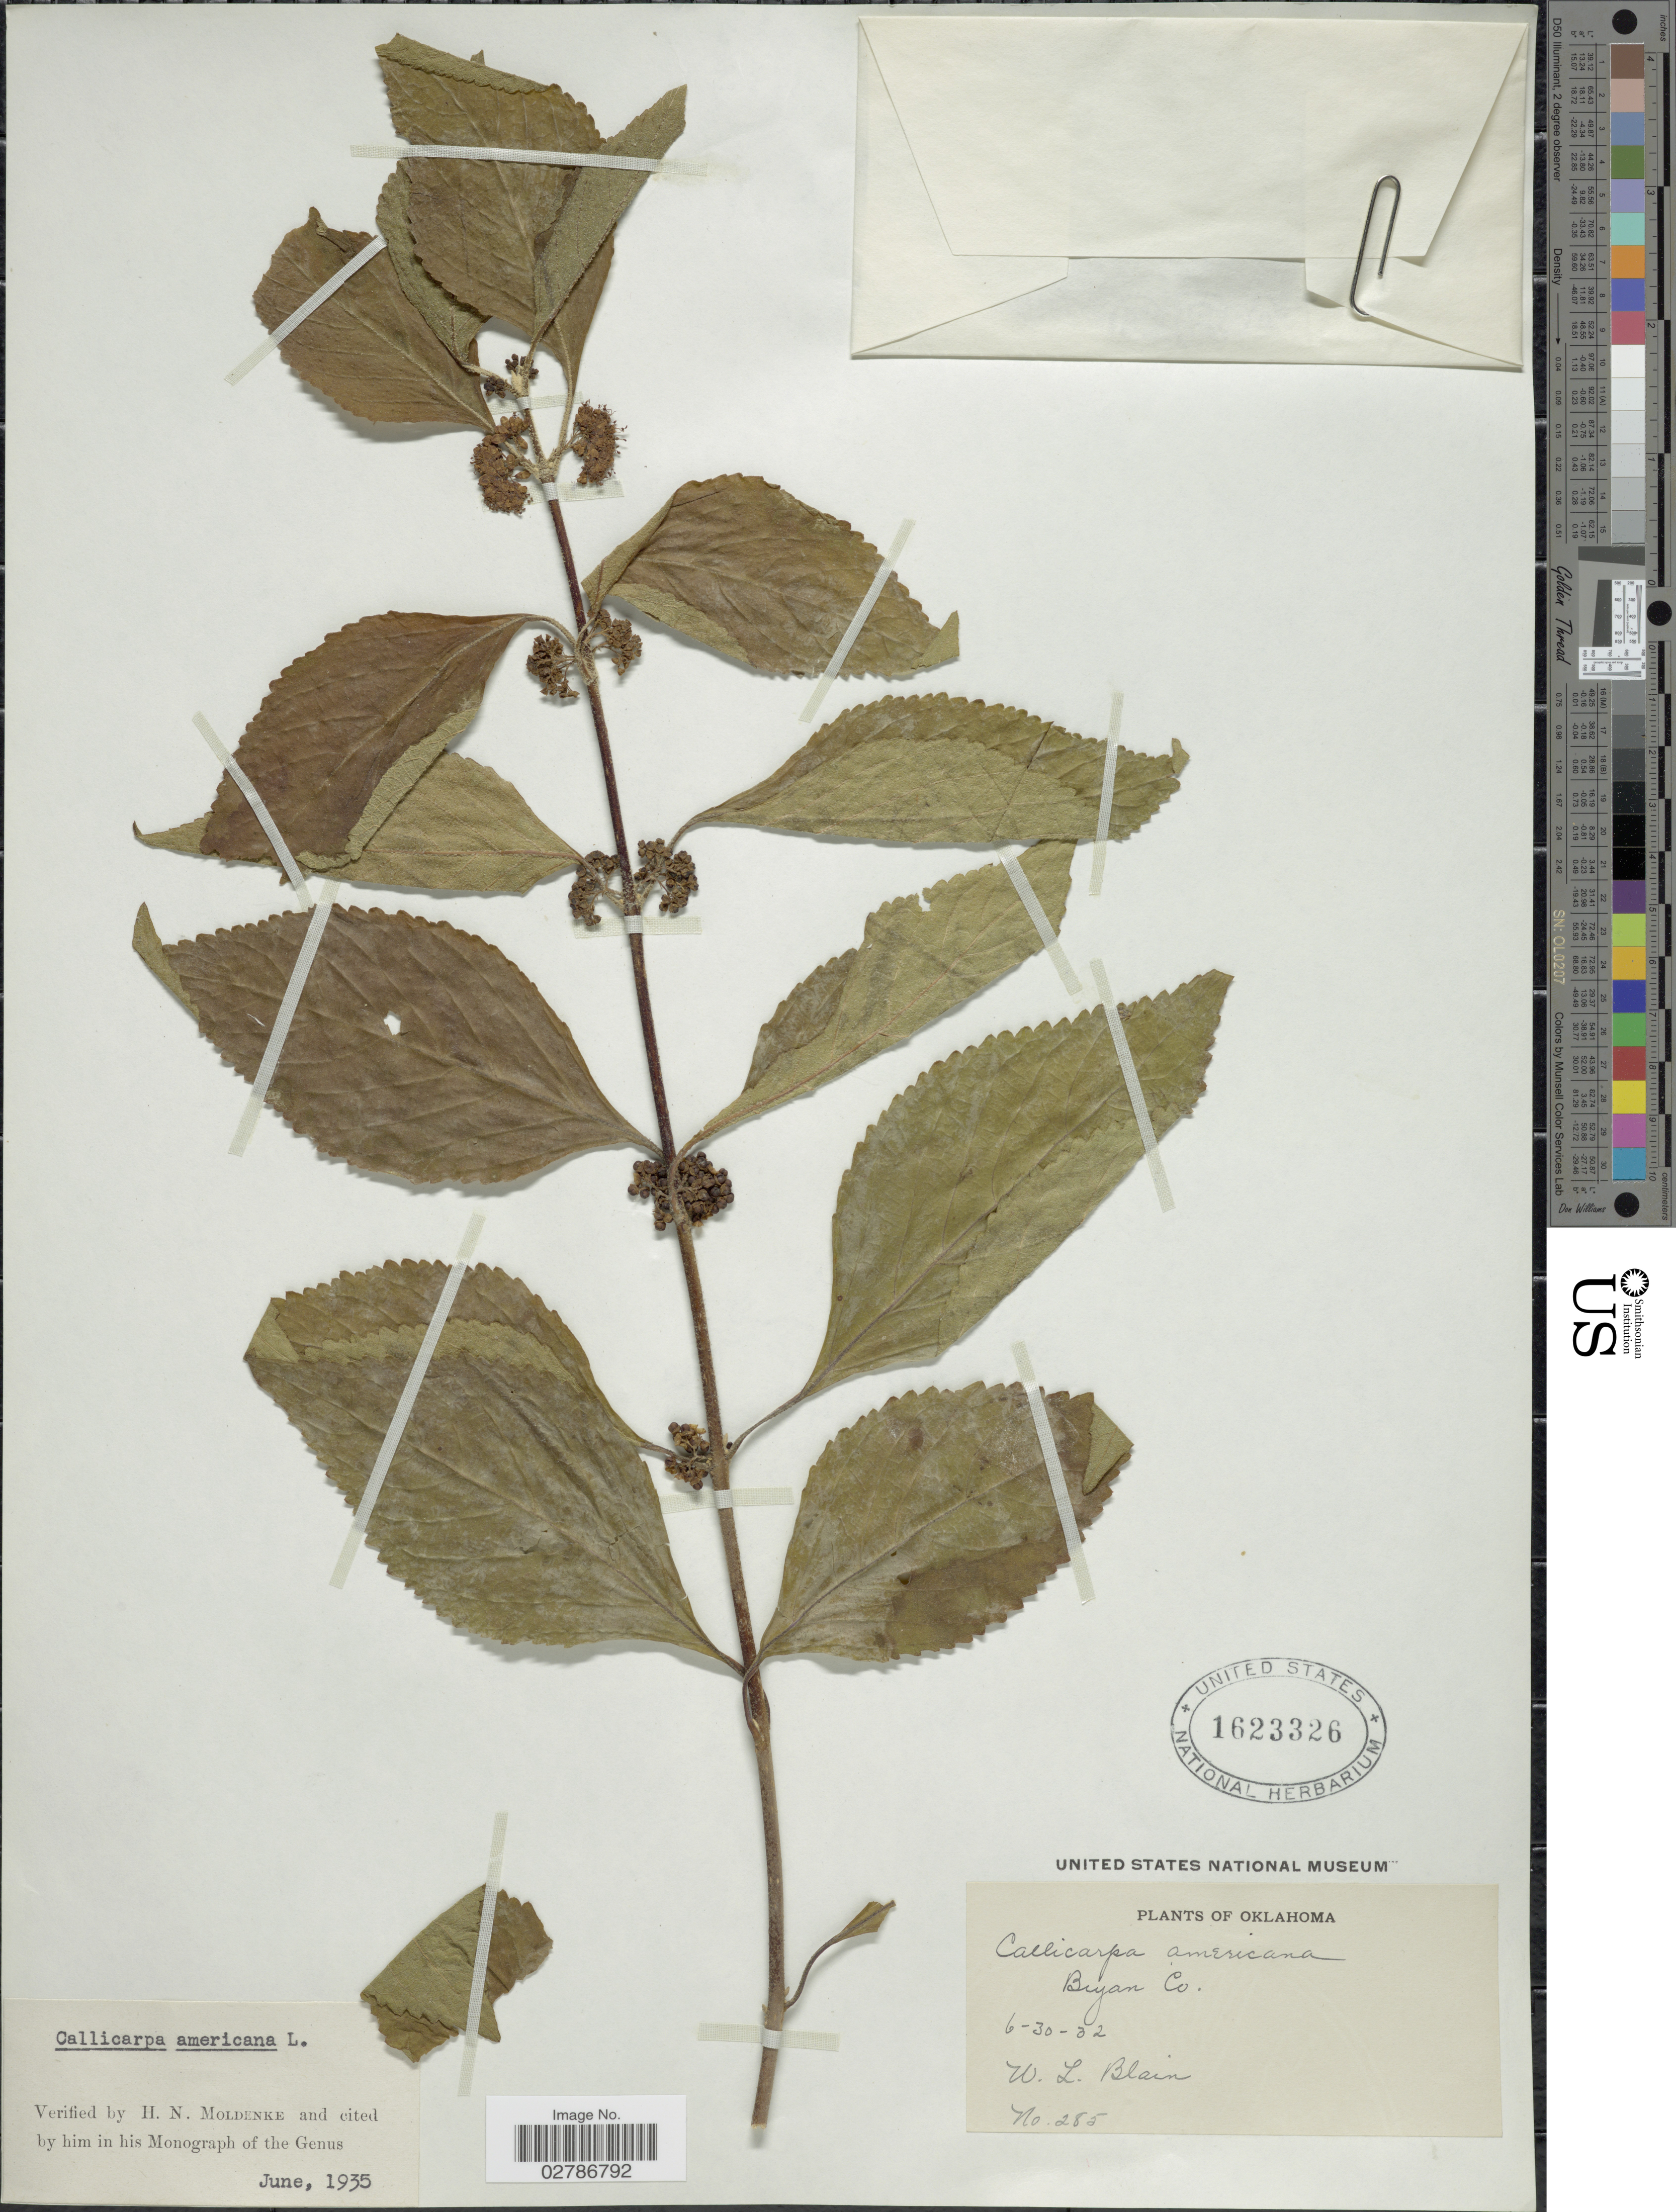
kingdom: Plantae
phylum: Tracheophyta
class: Magnoliopsida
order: Lamiales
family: Lamiaceae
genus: Callicarpa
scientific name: Callicarpa americana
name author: L.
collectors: W. Blain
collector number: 285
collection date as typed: Transcribed d/m/y: 30/6/32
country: United States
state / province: Oklahoma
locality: Bryan Co.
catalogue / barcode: US 1623326